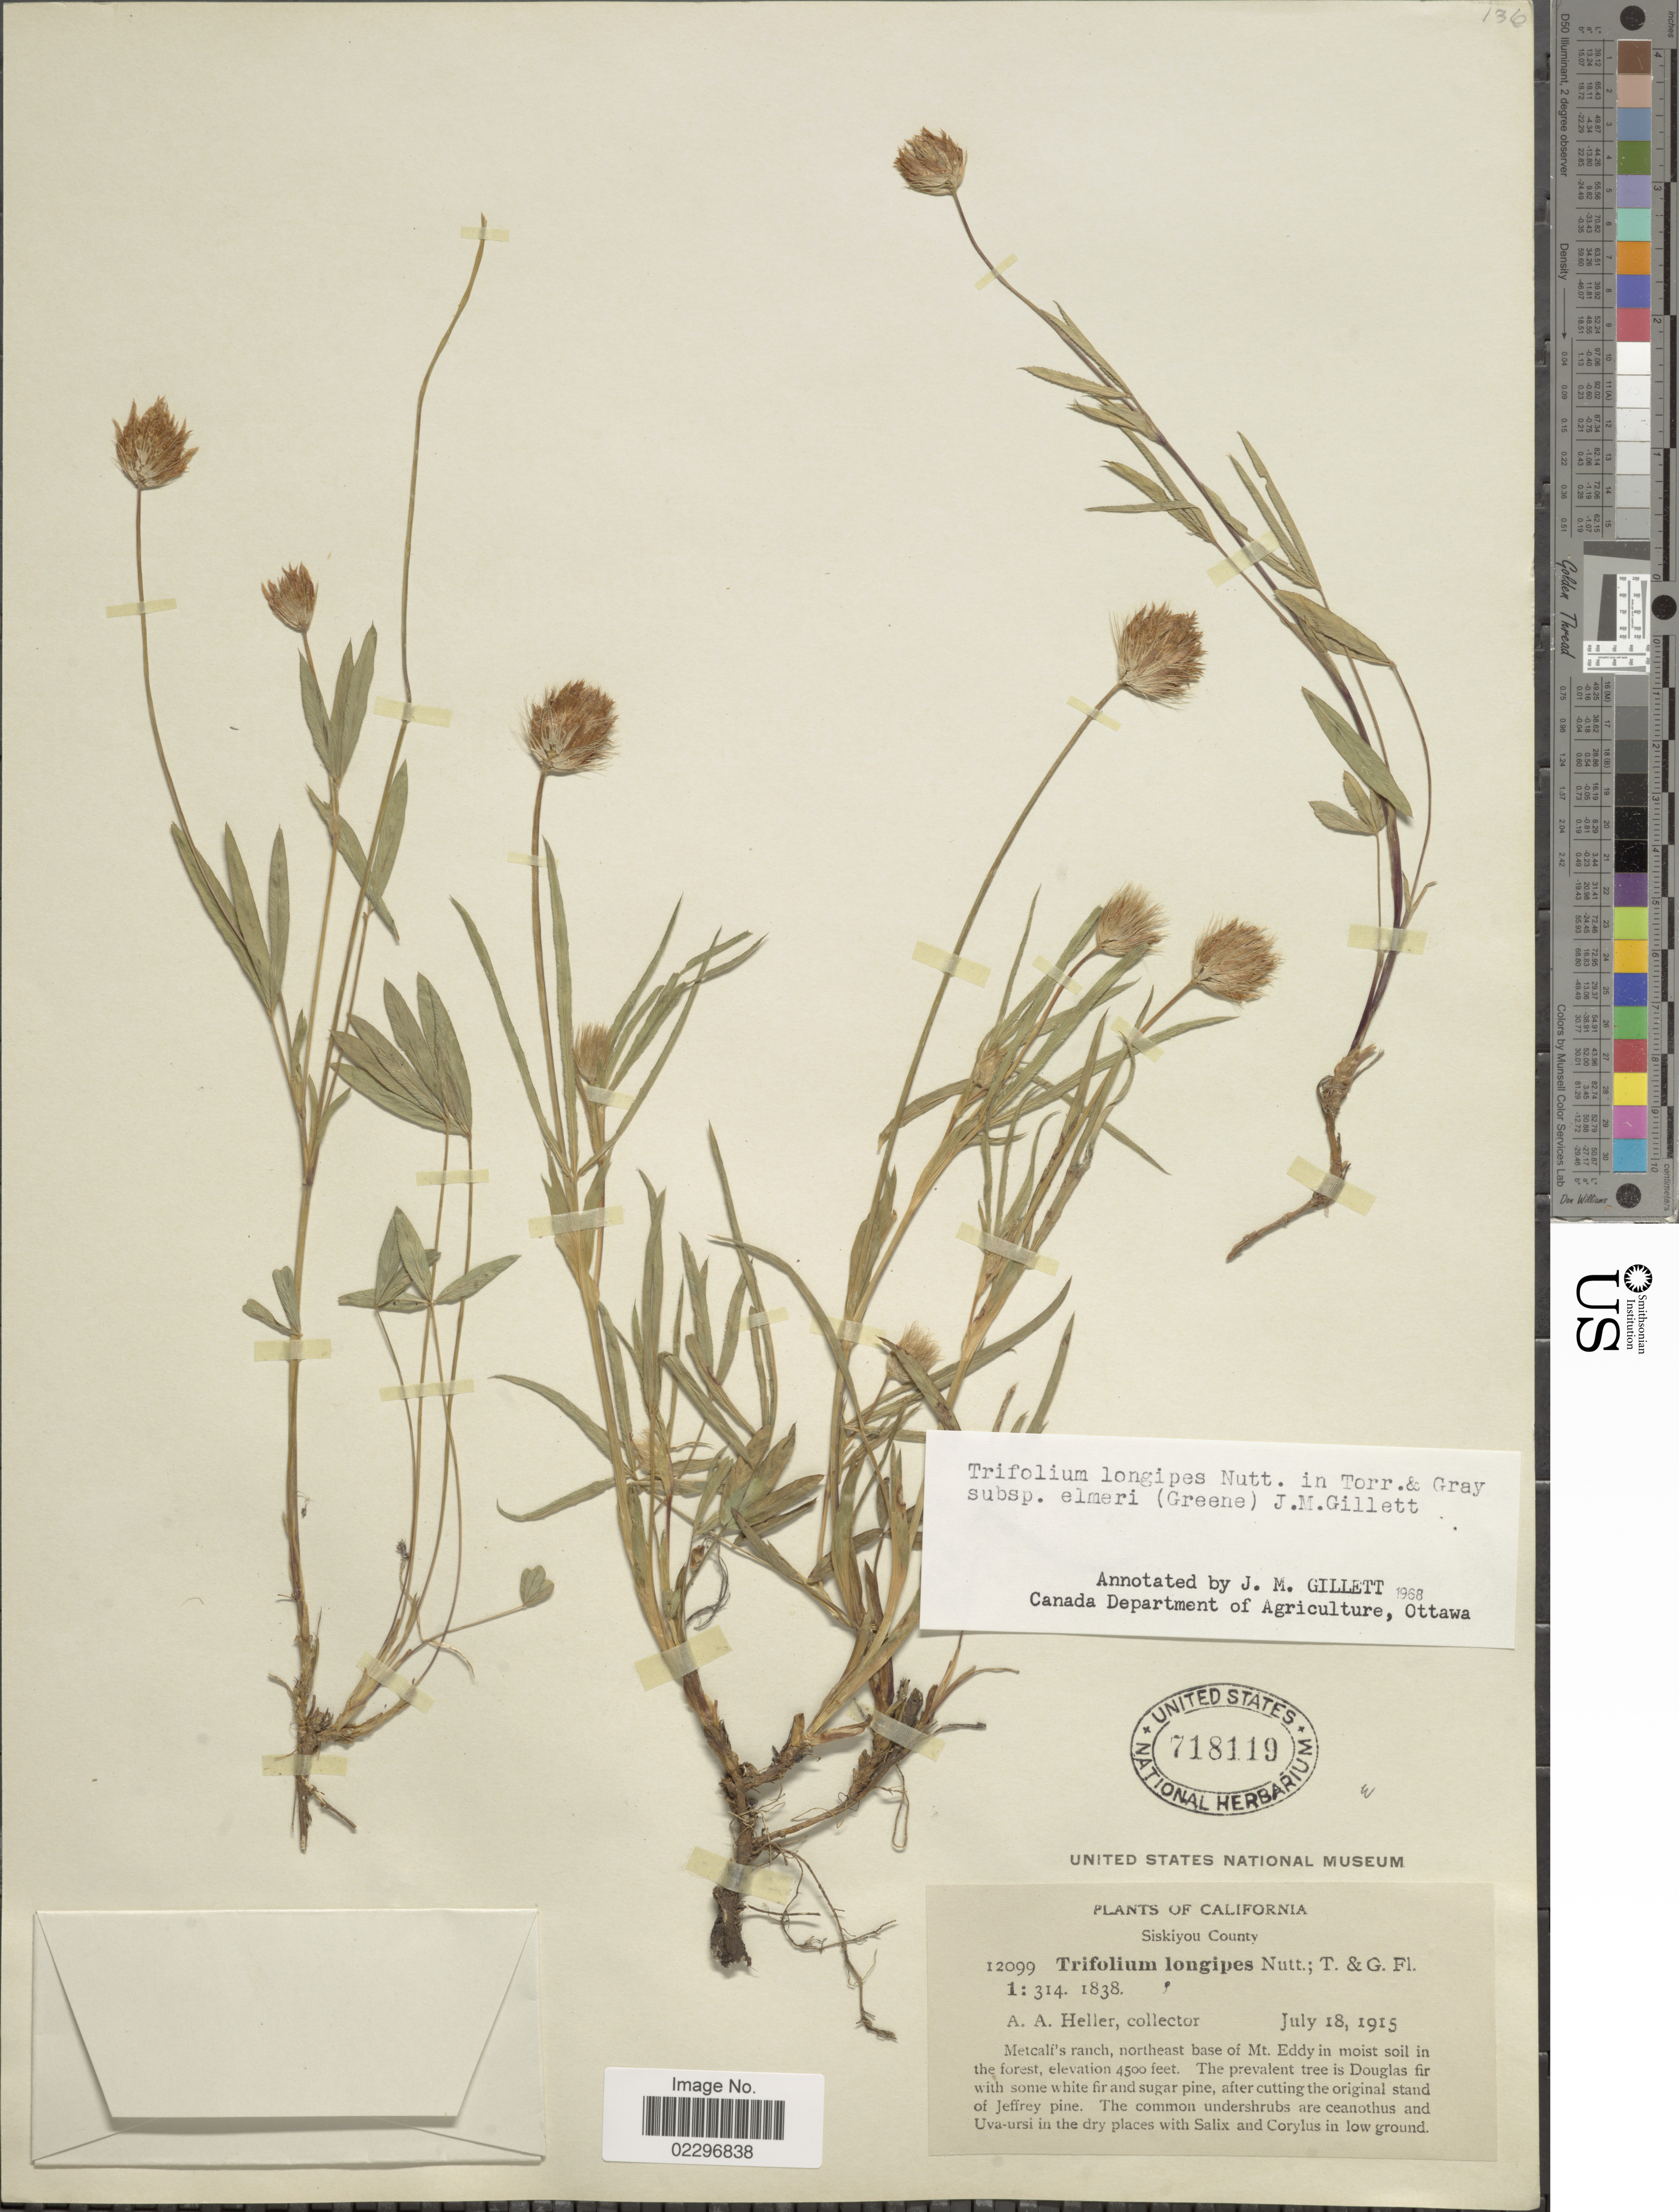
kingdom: Plantae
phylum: Tracheophyta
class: Magnoliopsida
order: Fabales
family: Fabaceae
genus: Trifolium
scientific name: Trifolium longipes subsp. elmeri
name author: (Greene) J.M. Gillett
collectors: A. A. Heller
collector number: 12099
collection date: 1915-07-18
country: United States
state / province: California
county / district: Siskiyou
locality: Siskiyou County, Metcalf's ranch, northeast base of Mt Eddy in moist soil in the forest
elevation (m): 1372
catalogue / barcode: US 718119